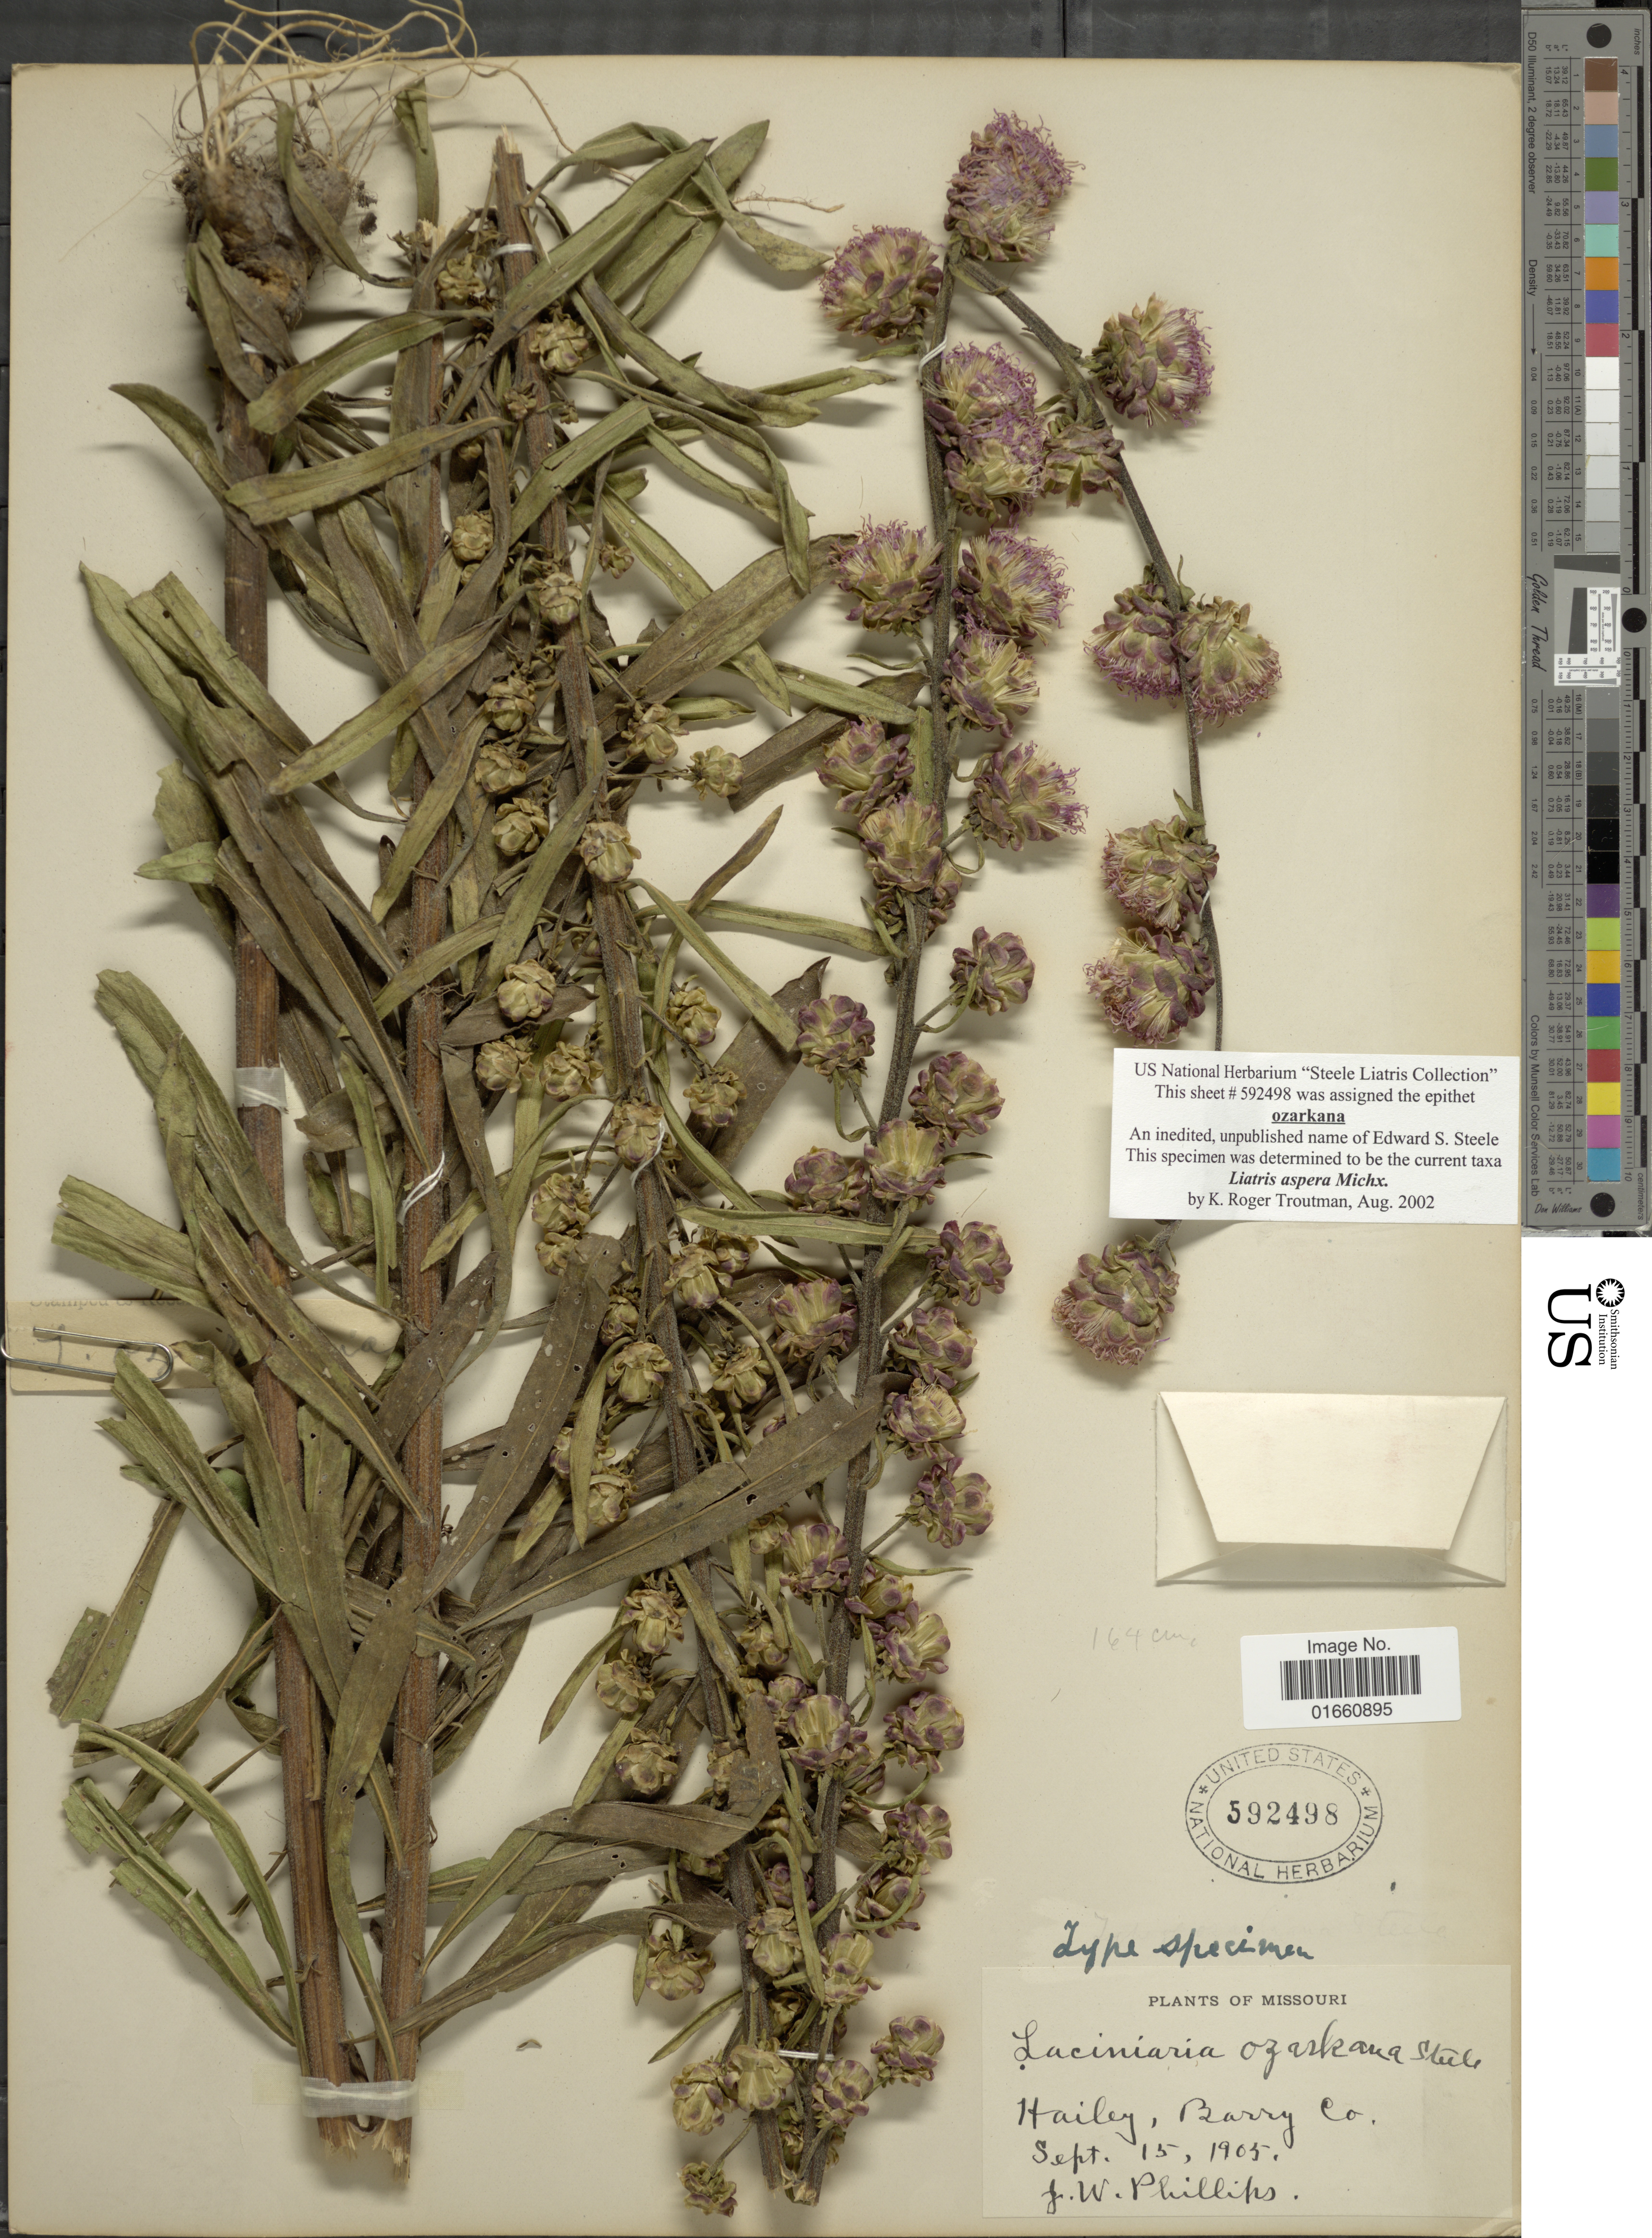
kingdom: Plantae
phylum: Tracheophyta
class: Magnoliopsida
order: Asterales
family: Asteraceae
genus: Liatris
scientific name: Liatris aspera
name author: Michx.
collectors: J. Phillips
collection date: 1905-09-15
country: United States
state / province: Missouri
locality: Hailey, Barry Co.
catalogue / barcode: US 592498